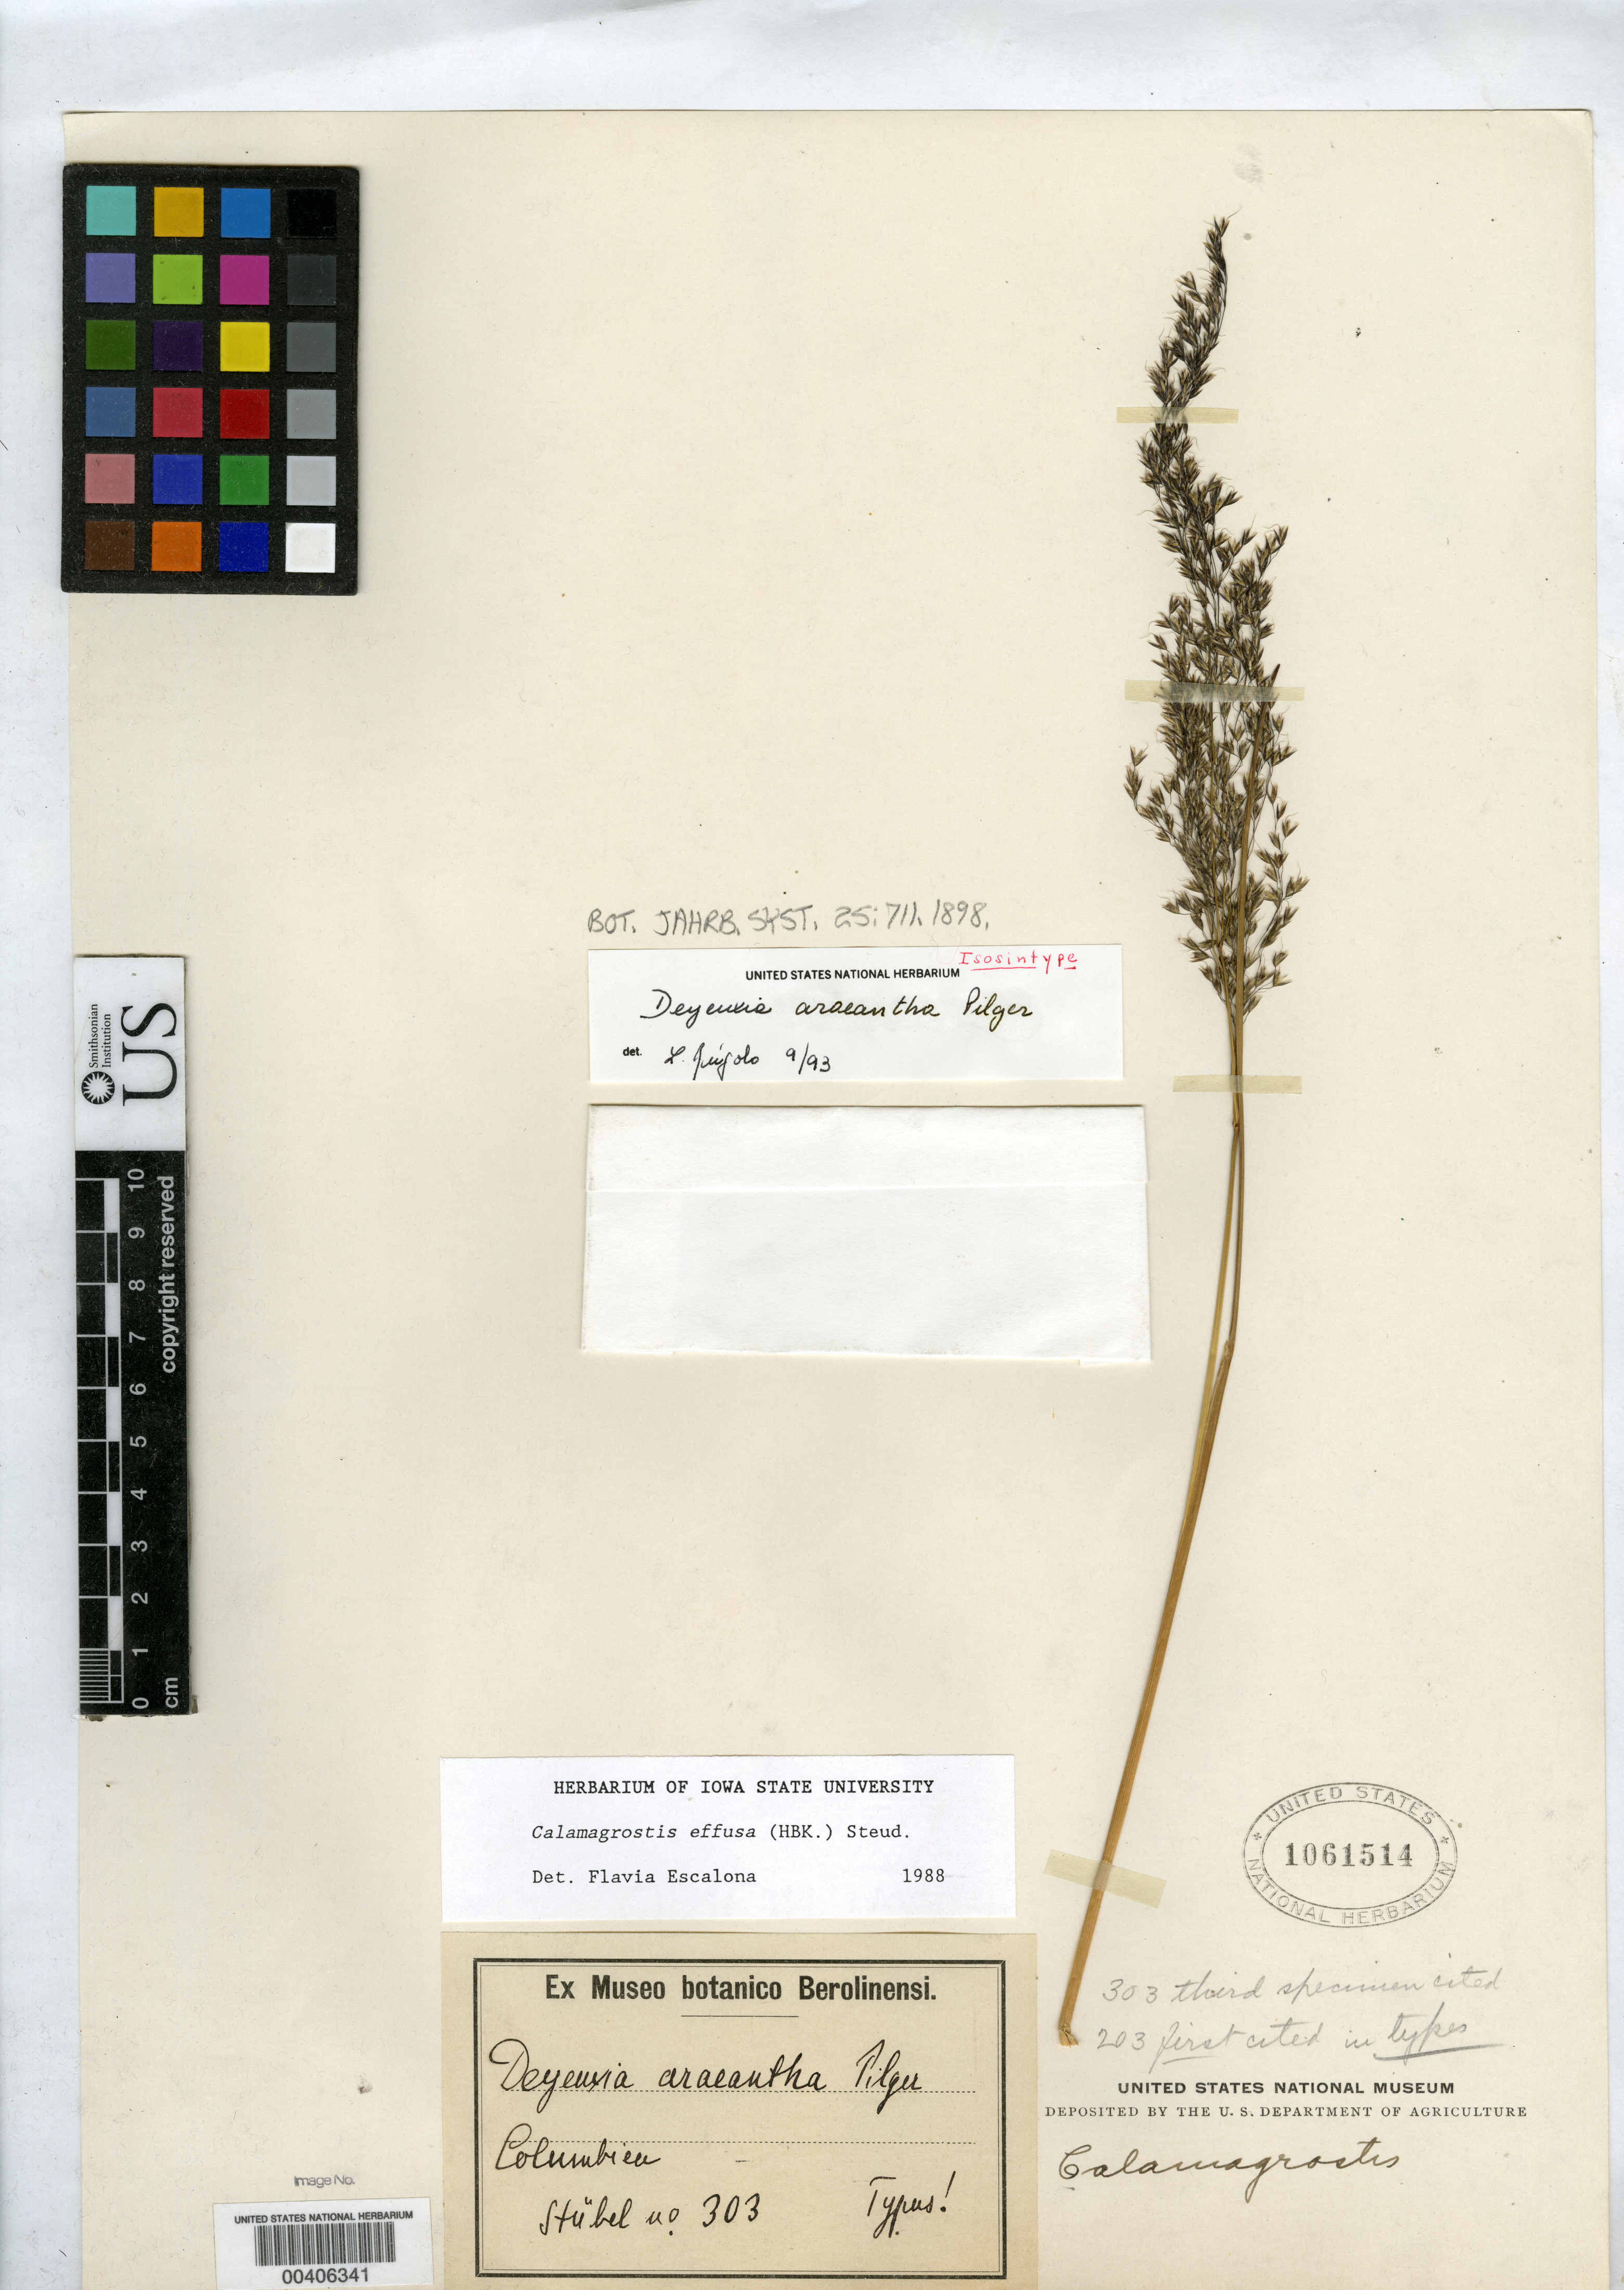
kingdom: Plantae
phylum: Tracheophyta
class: Liliopsida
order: Poales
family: Poaceae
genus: Deyeuxia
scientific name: Deyeuxia araeantha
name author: Pilg.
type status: Isosyntype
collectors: A. Steubel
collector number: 303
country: Colombia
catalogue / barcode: US 1061514